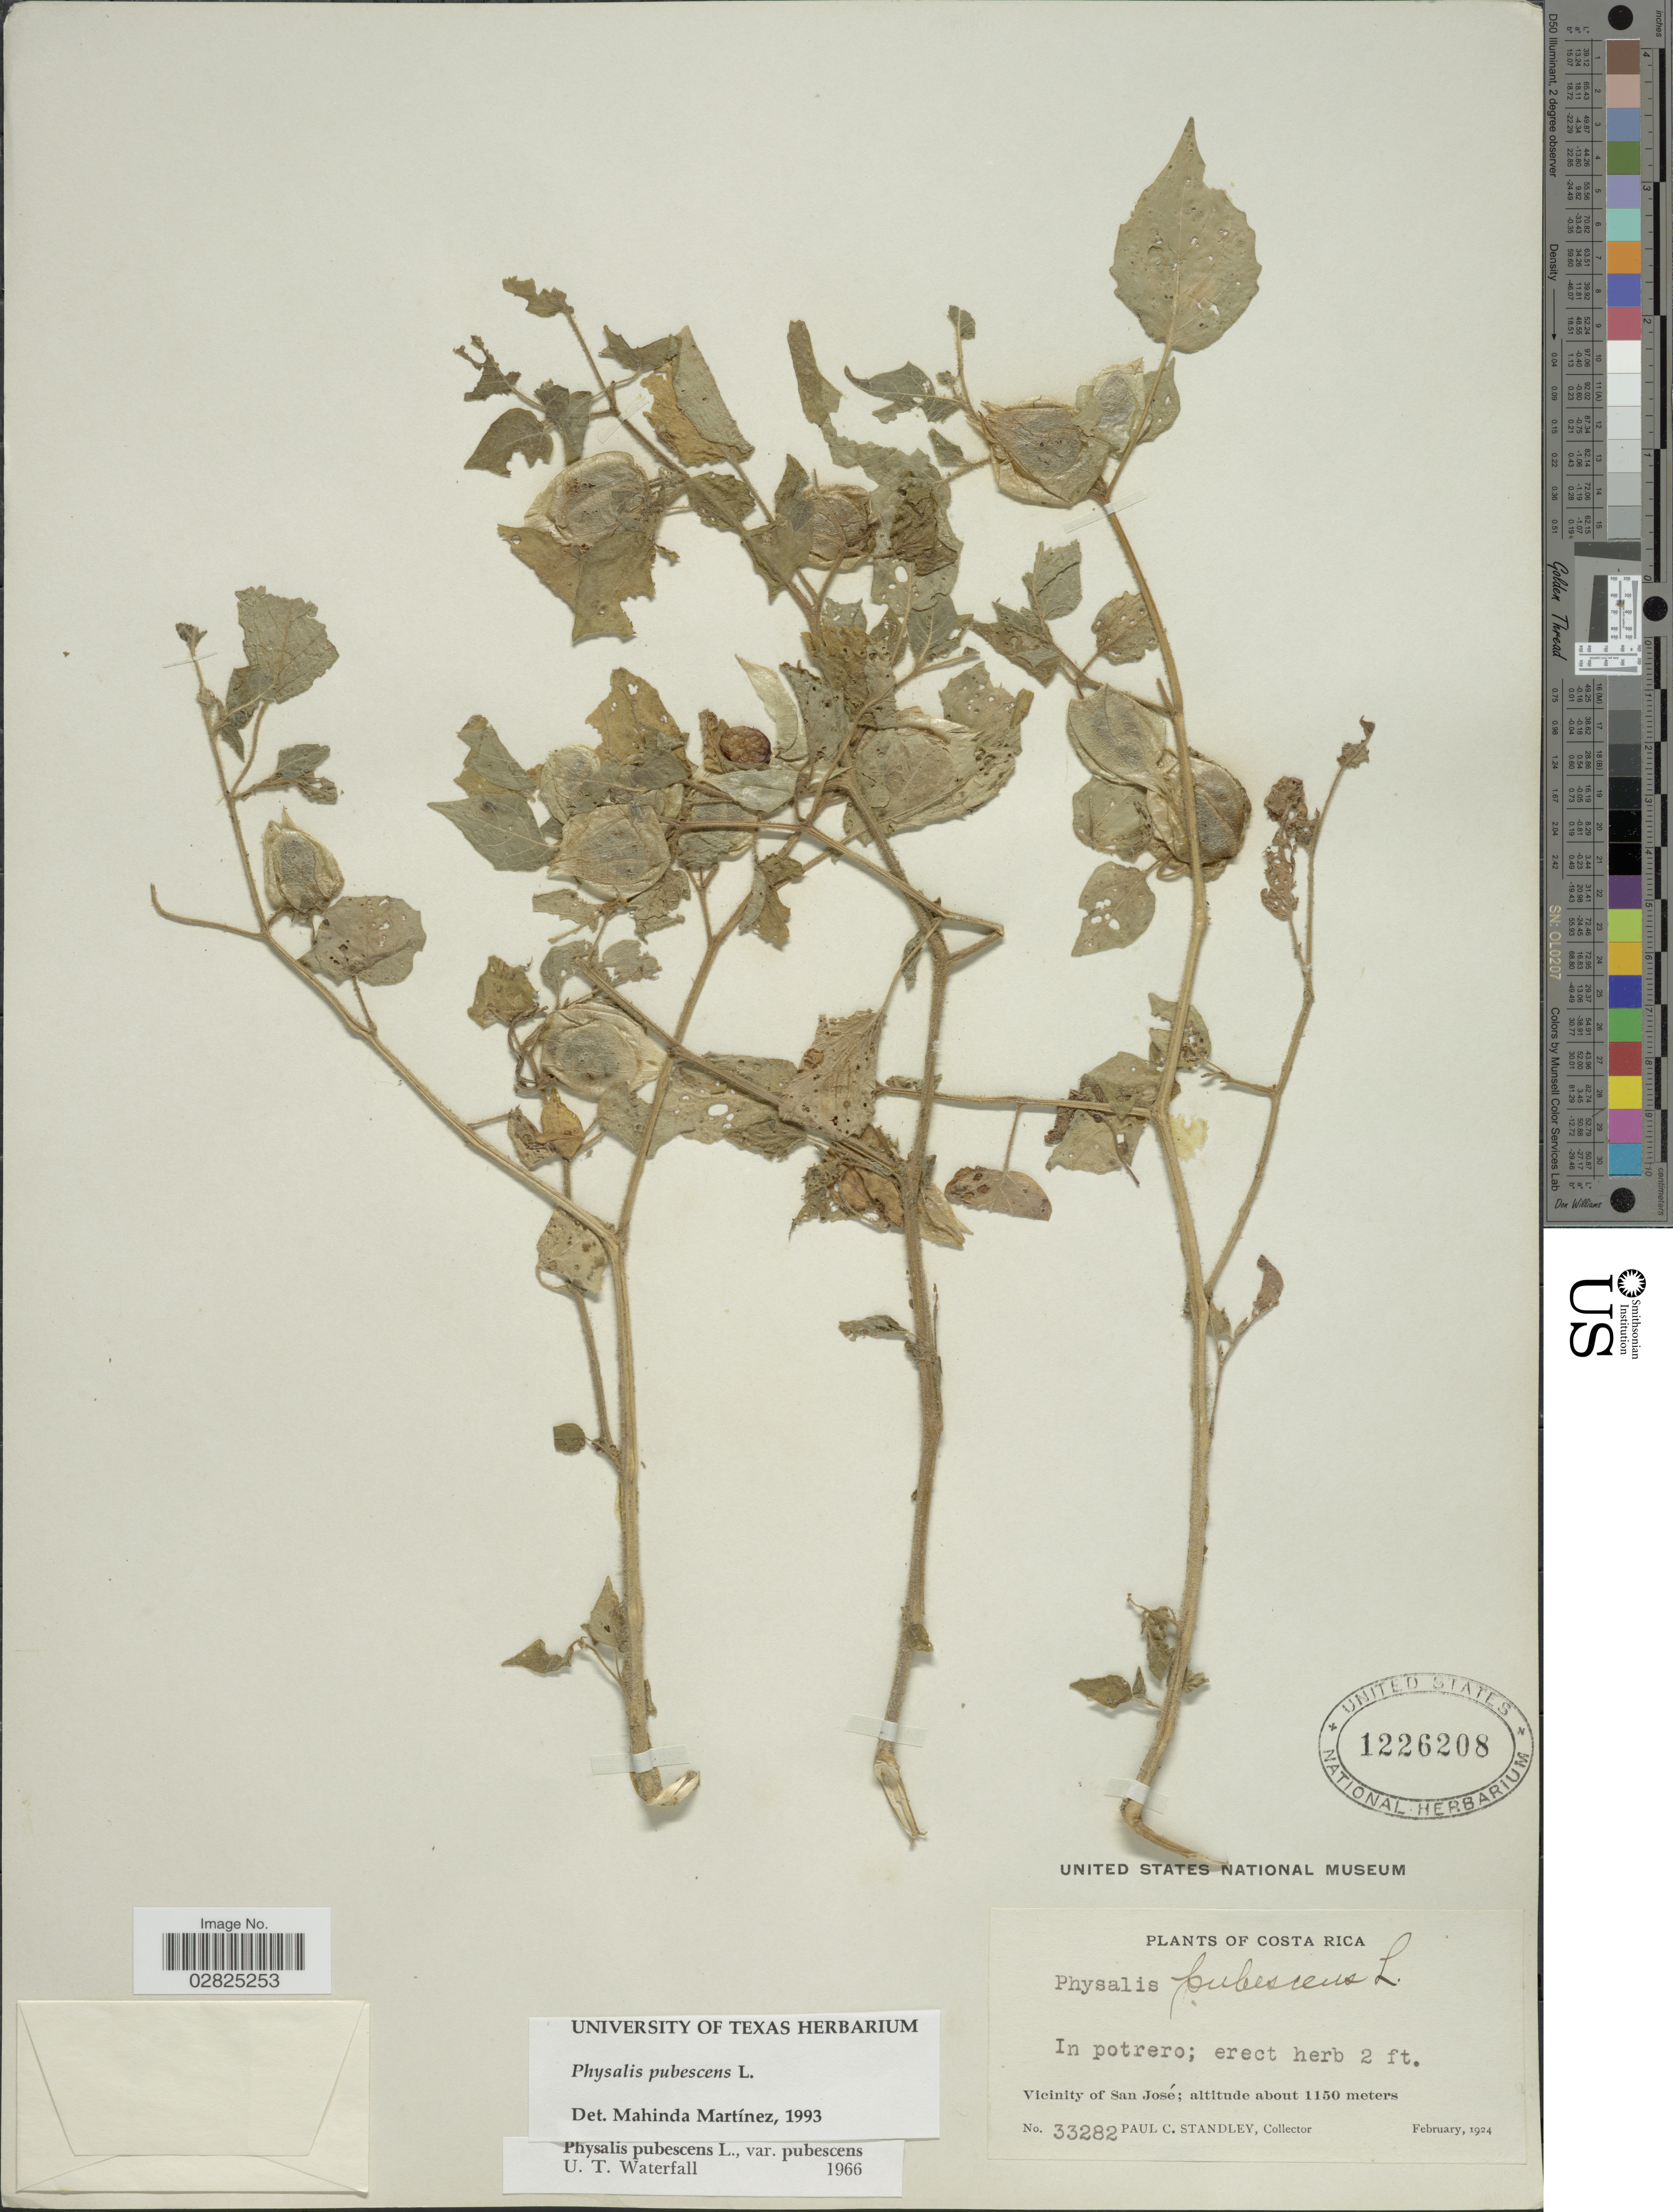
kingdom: Plantae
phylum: Tracheophyta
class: Magnoliopsida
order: Solanales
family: Solanaceae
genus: Physalis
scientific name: Physalis pubescens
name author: L.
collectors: P. C. Standley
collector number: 33282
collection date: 1924-02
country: Costa Rica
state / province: San José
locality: Vicinity of San José.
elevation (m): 1150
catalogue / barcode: US 1226208